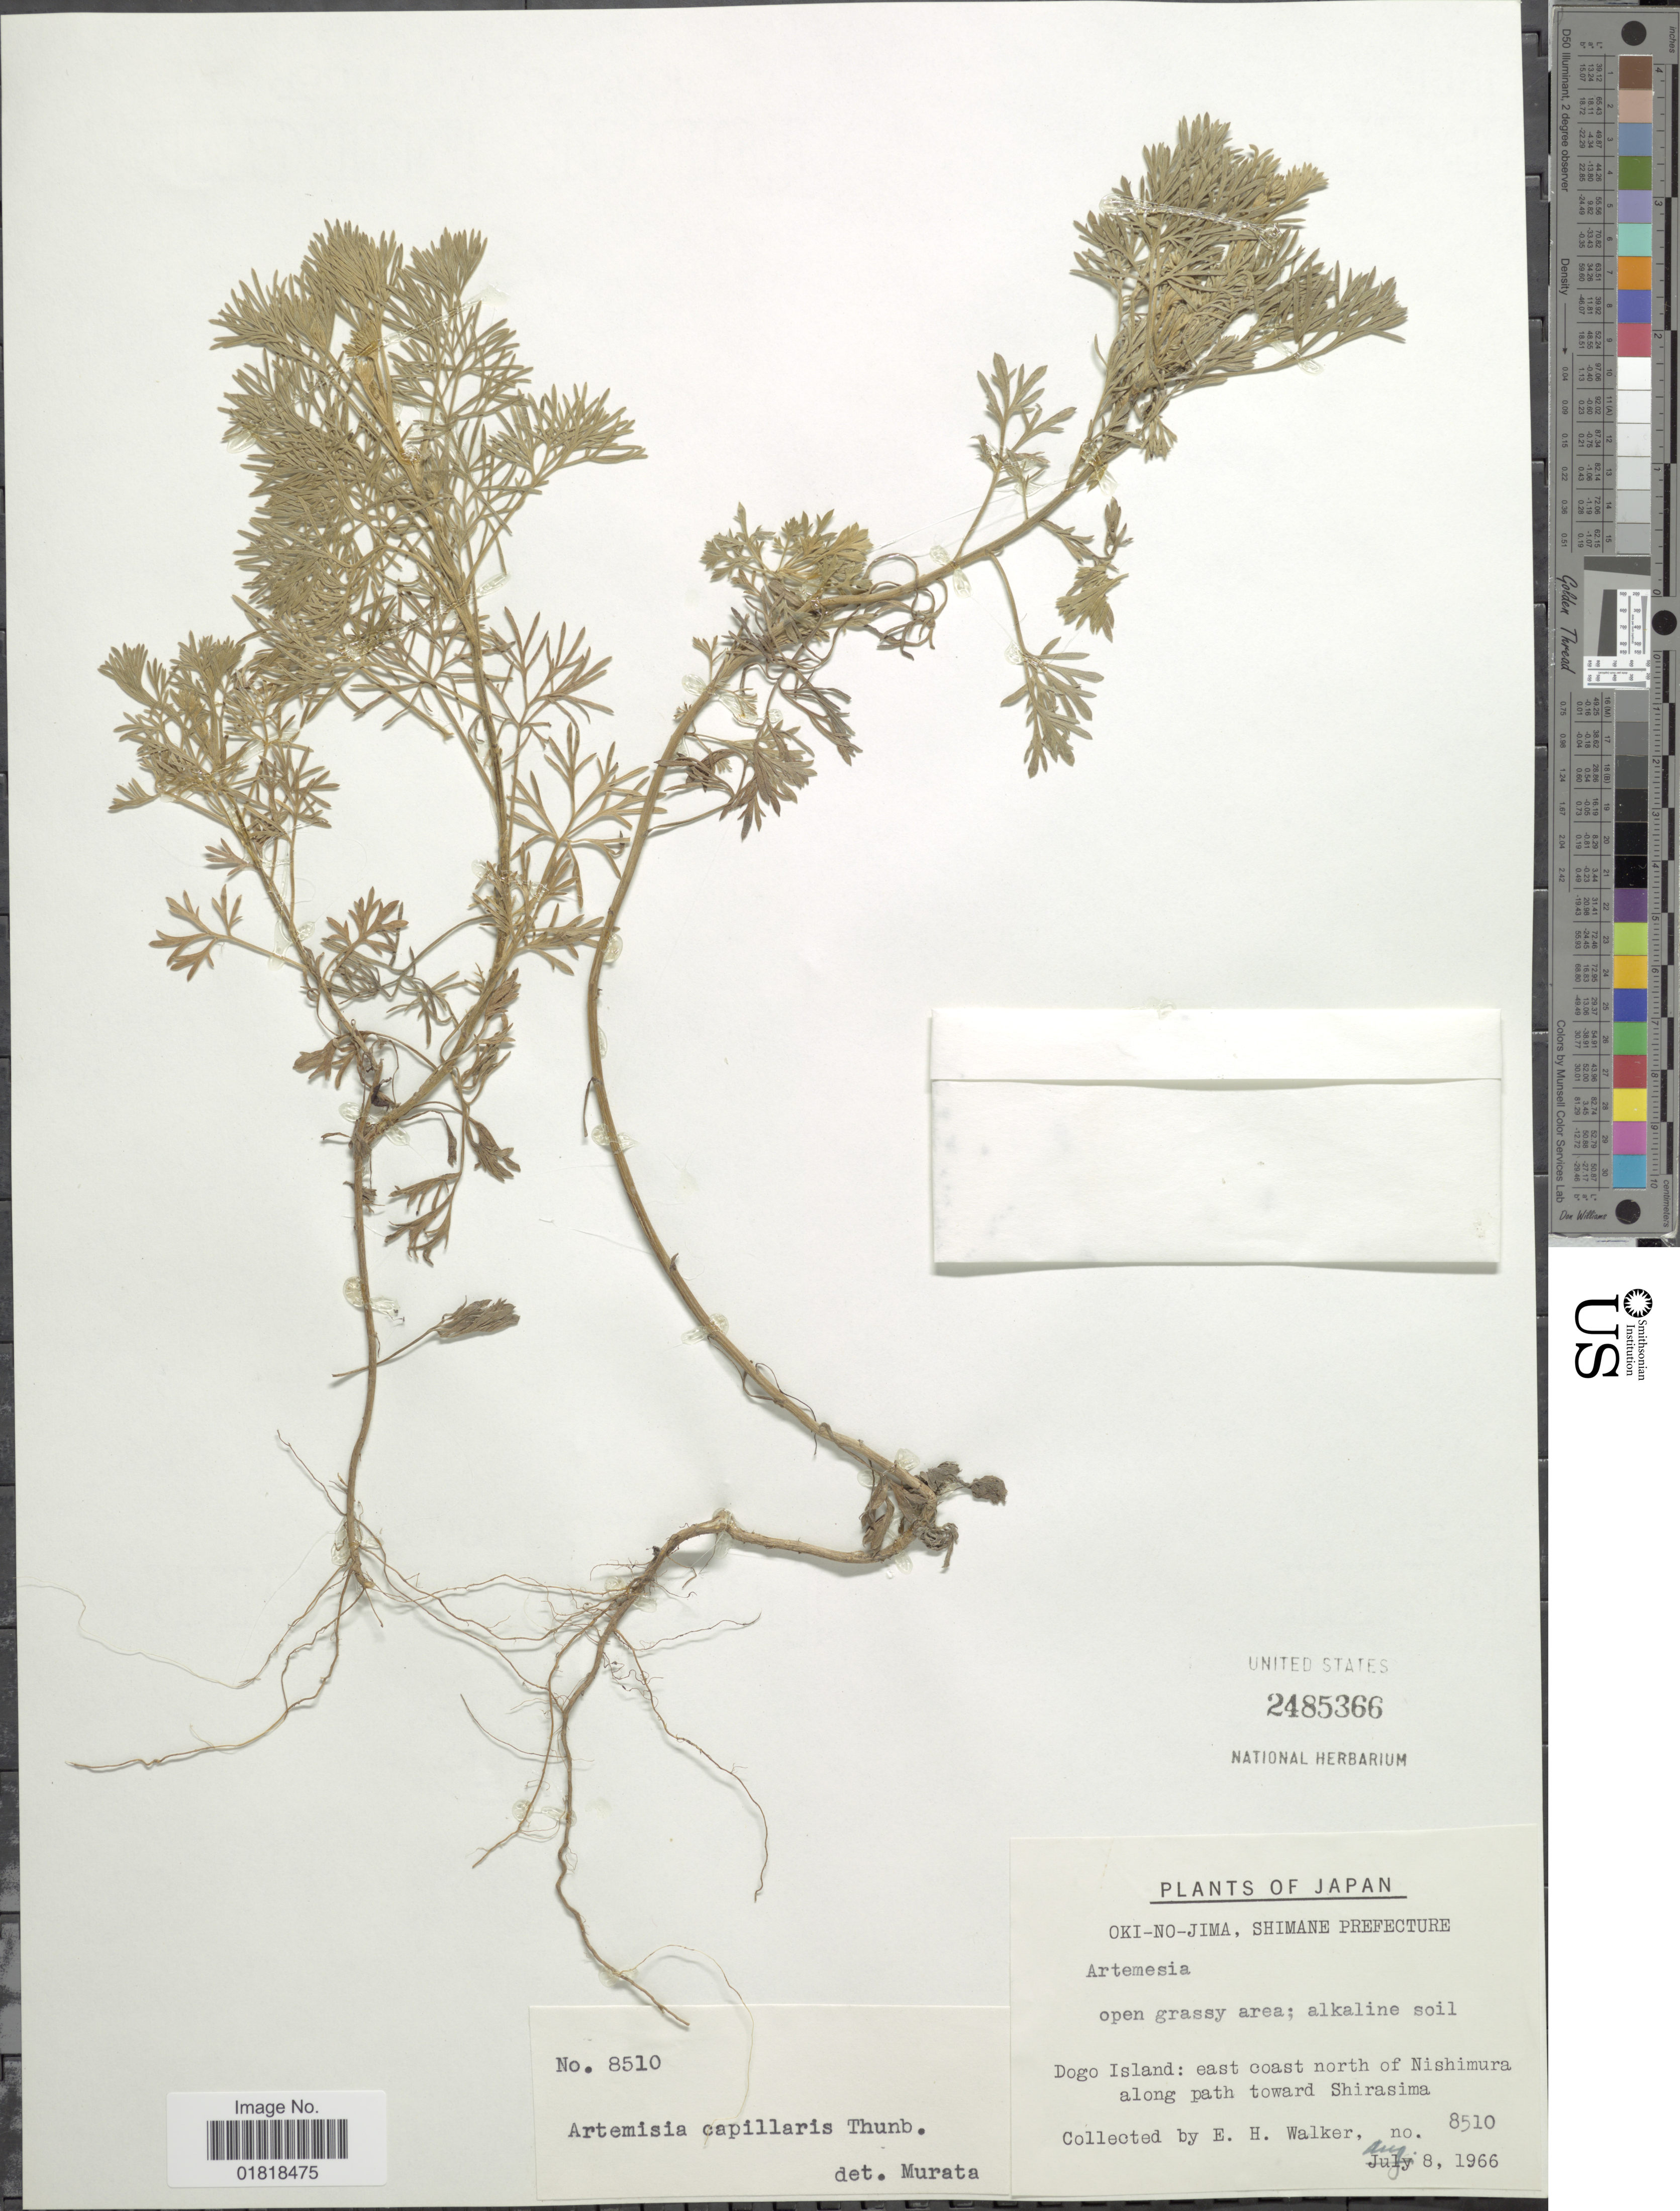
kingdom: Plantae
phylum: Tracheophyta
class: Magnoliopsida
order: Asterales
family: Asteraceae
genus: Artemisia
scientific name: Artemisia capillaris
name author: Thunb.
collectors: E. H. Walker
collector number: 8510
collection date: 1966-08-08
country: Japan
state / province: Simane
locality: Oki-No-Jima- Shimane Prefecture, open grassy area; Dogo Island: east coat north of Nishimura along path toward Shirasima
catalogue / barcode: US 2485366